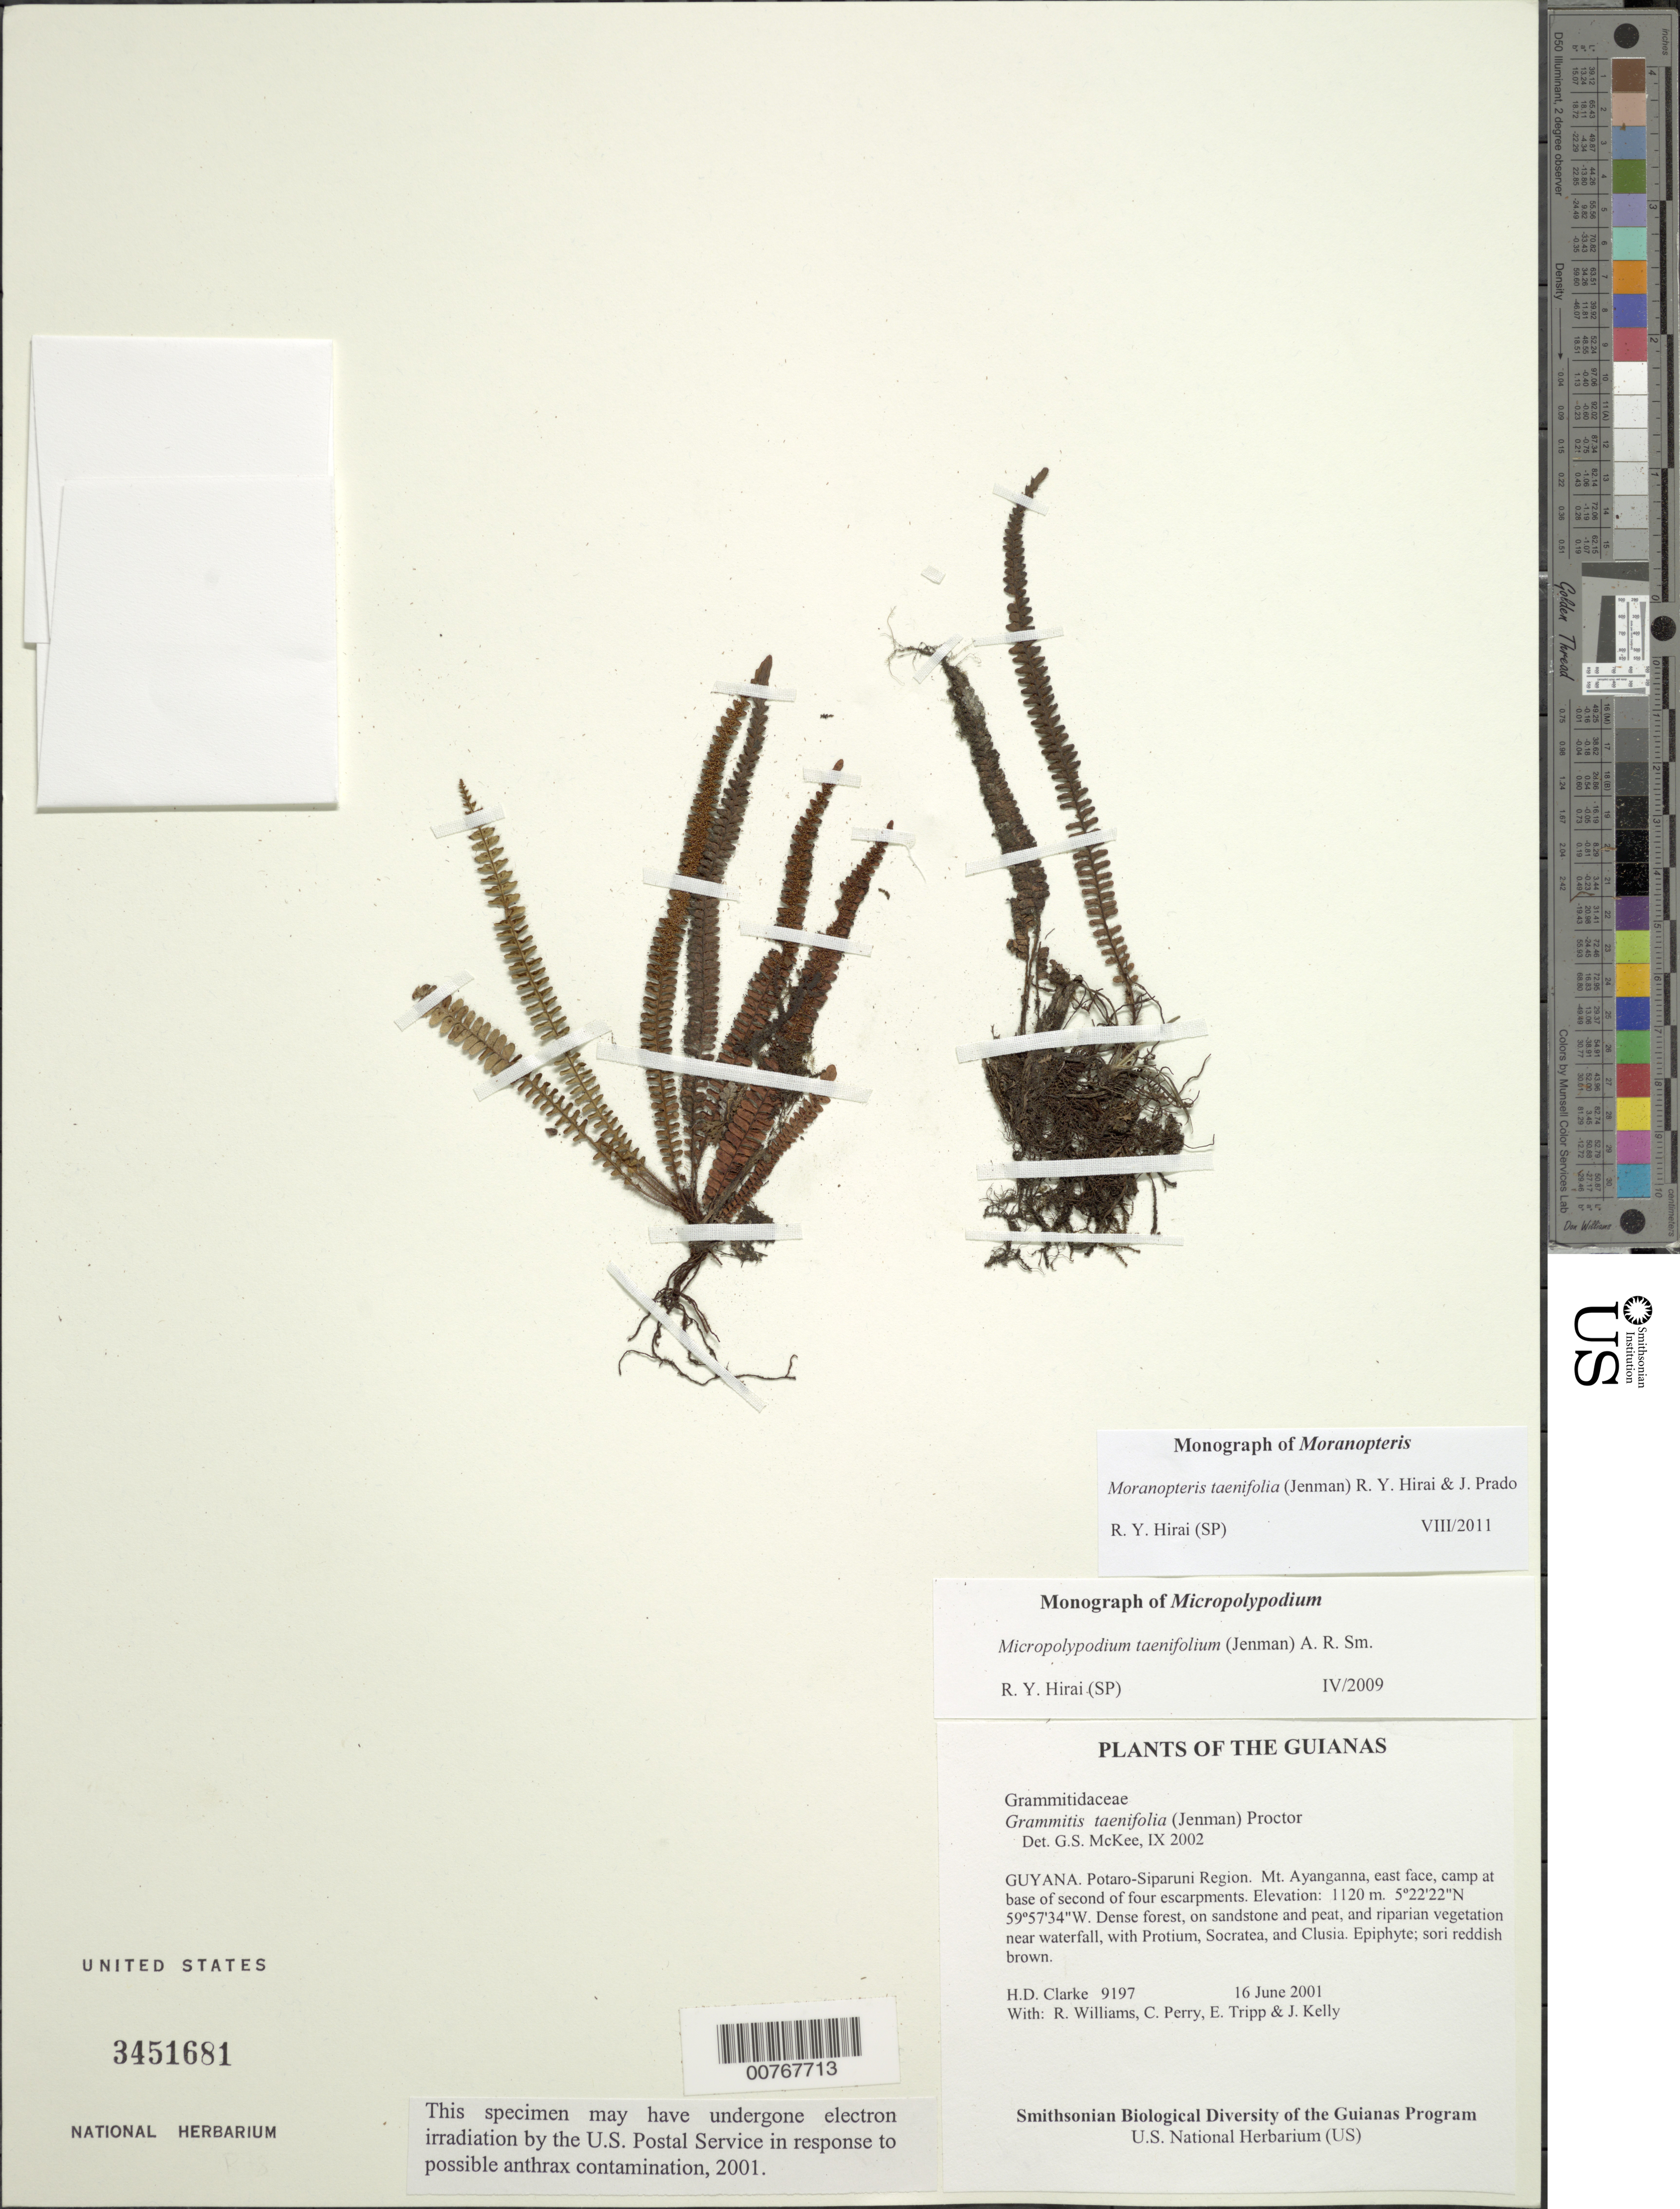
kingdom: Plantae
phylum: Tracheophyta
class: Polypodiopsida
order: Polypodiales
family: Polypodiaceae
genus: Moranopteris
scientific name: Moranopteris taenifolia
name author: (Jenman) R. Y. Hirai & J. Prado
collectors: H. D. Clarke, R. Williams, C. Perry, E. Tripp & J. Kelly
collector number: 9197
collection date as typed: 16 June 2001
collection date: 2001-06-16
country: Guyana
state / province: Potaro-Siparuni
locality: Mt. Ayanganna, east face, camp at base of second of four escarpments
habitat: Dense forest, on sandstone and peat, and riparian vegetation near waterfall, with Protium, Socratea, and Clusia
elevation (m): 1120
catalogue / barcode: US 3451681